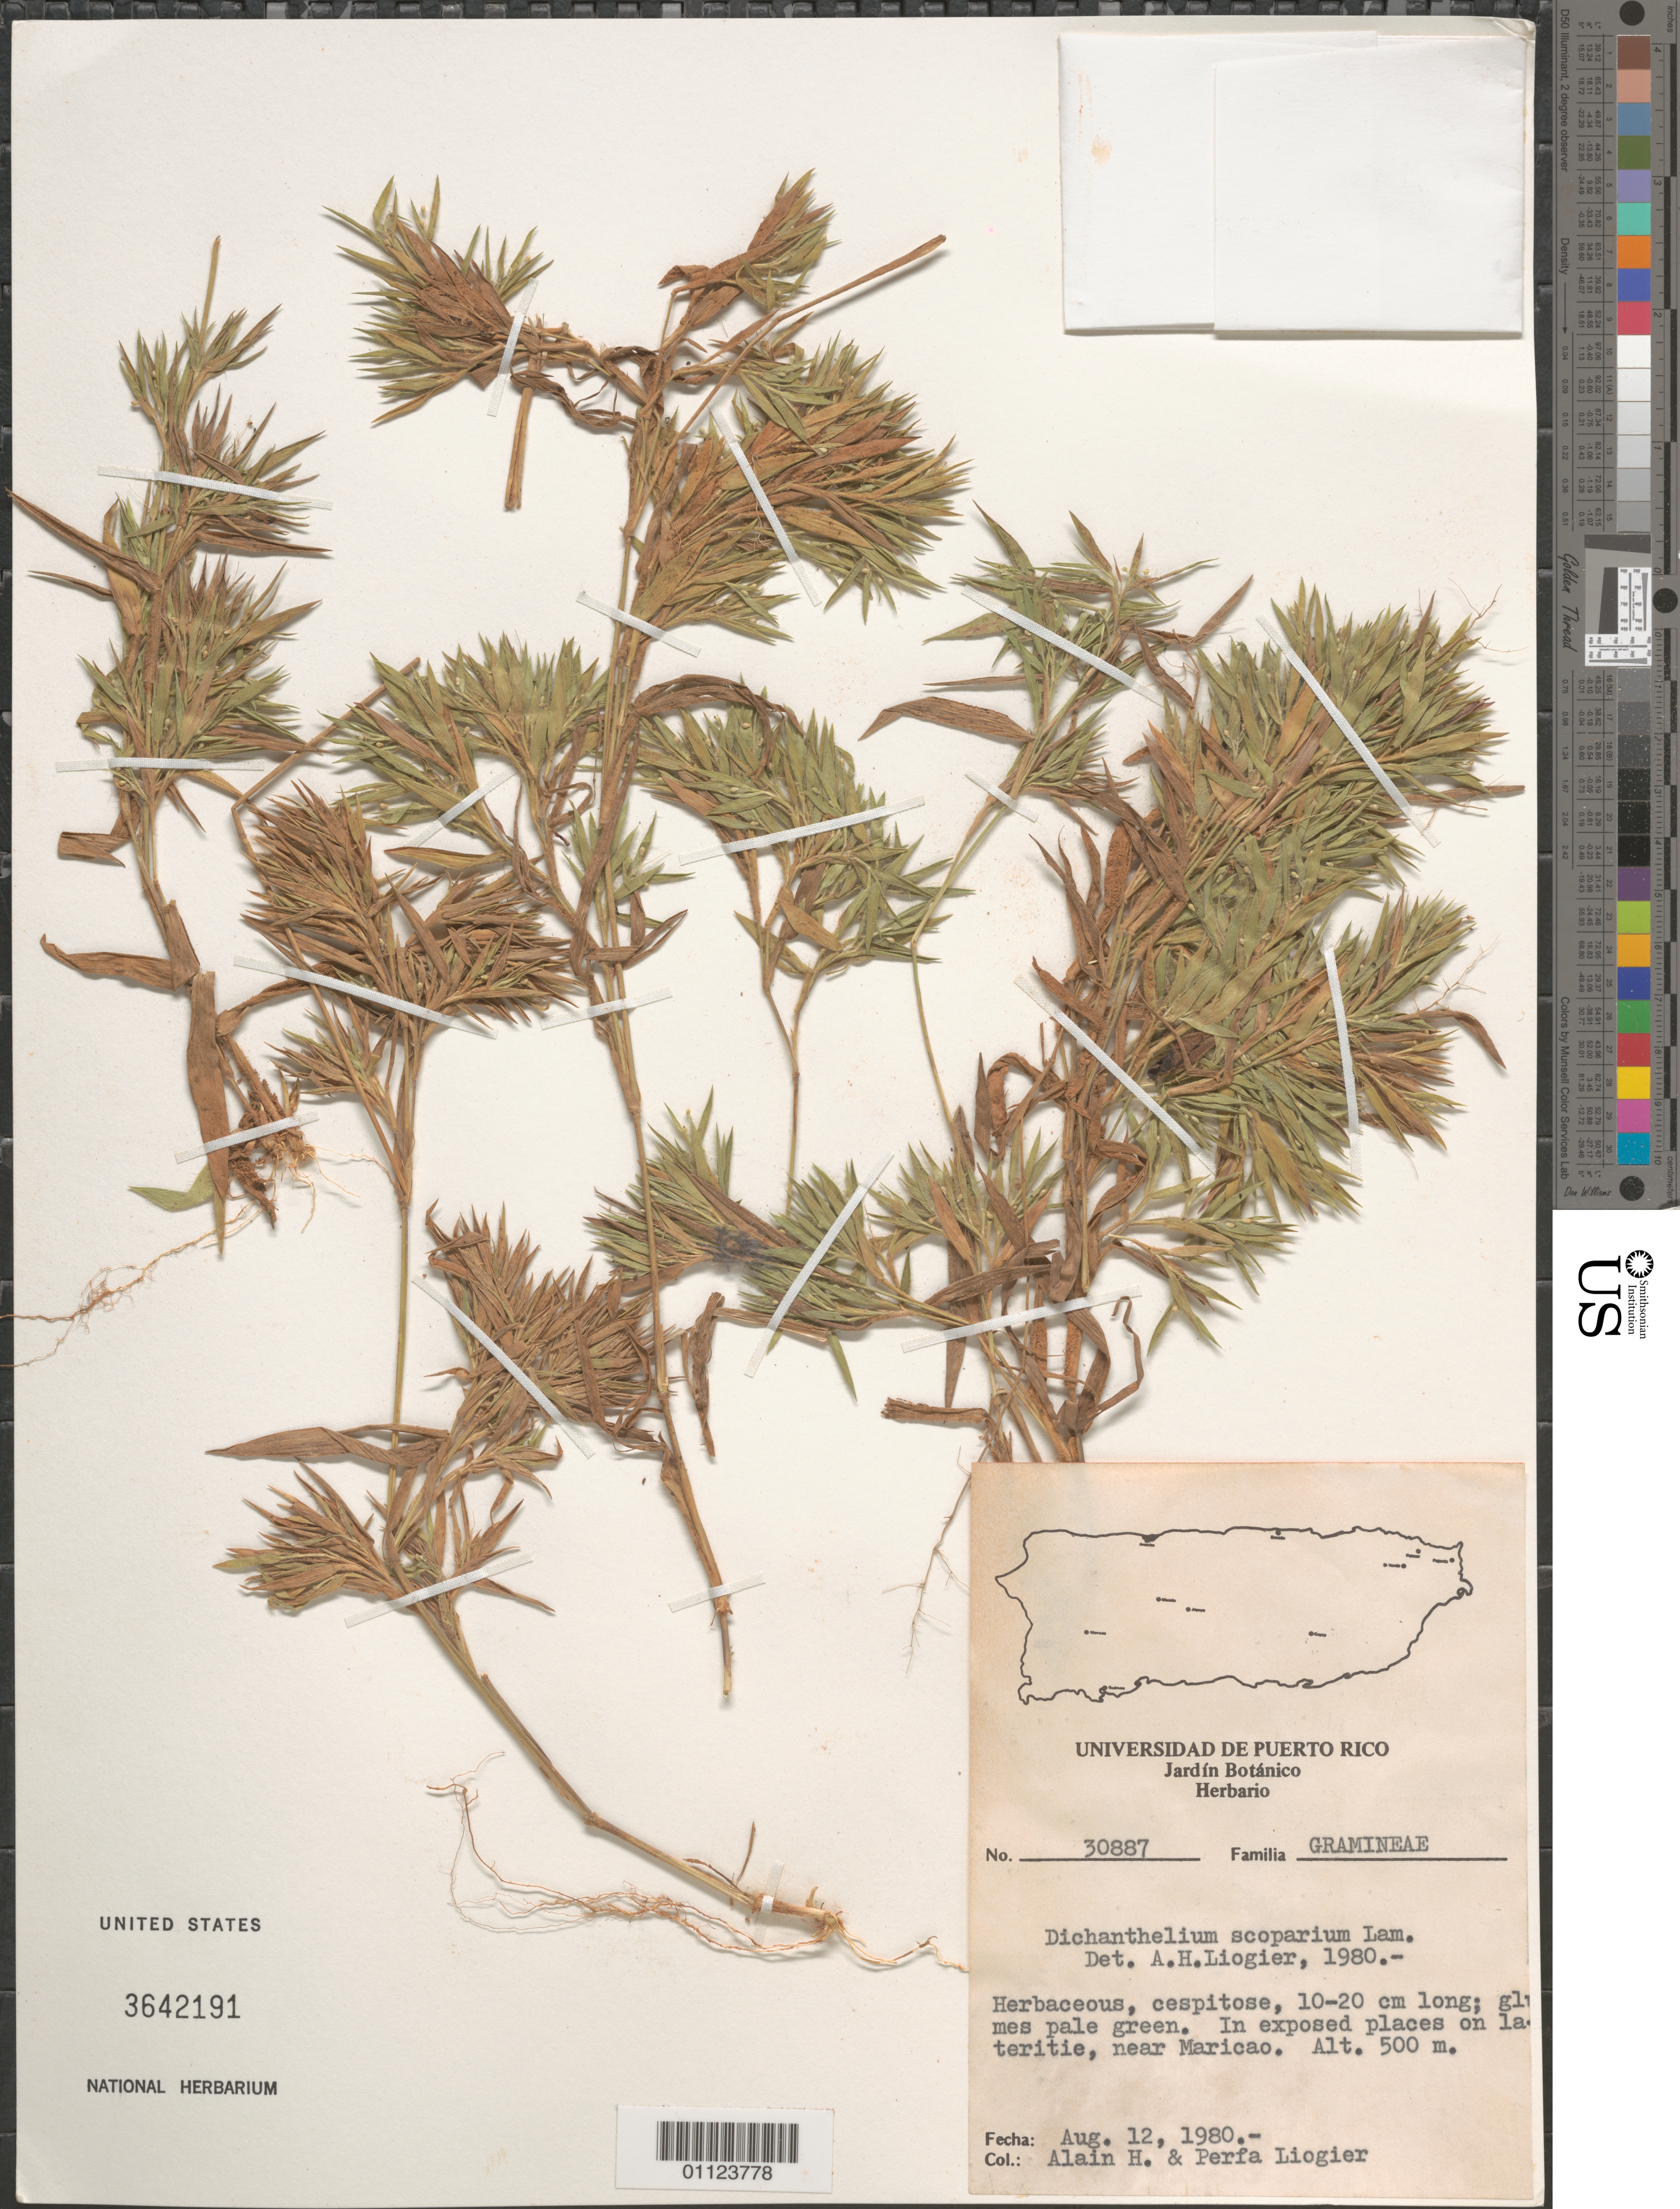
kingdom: Plantae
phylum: Tracheophyta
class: Liliopsida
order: Poales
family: Poaceae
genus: Dichanthelium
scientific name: Dichanthelium scoparium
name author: (Lam.) Gould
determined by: Liogier, Alain H.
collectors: A. H. Liogier & M. P. Liogier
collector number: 30887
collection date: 1980-08-12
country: Puerto Rico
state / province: Maricao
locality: Maricao, near.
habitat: In exposed places on laterite.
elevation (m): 500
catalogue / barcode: US 3642191